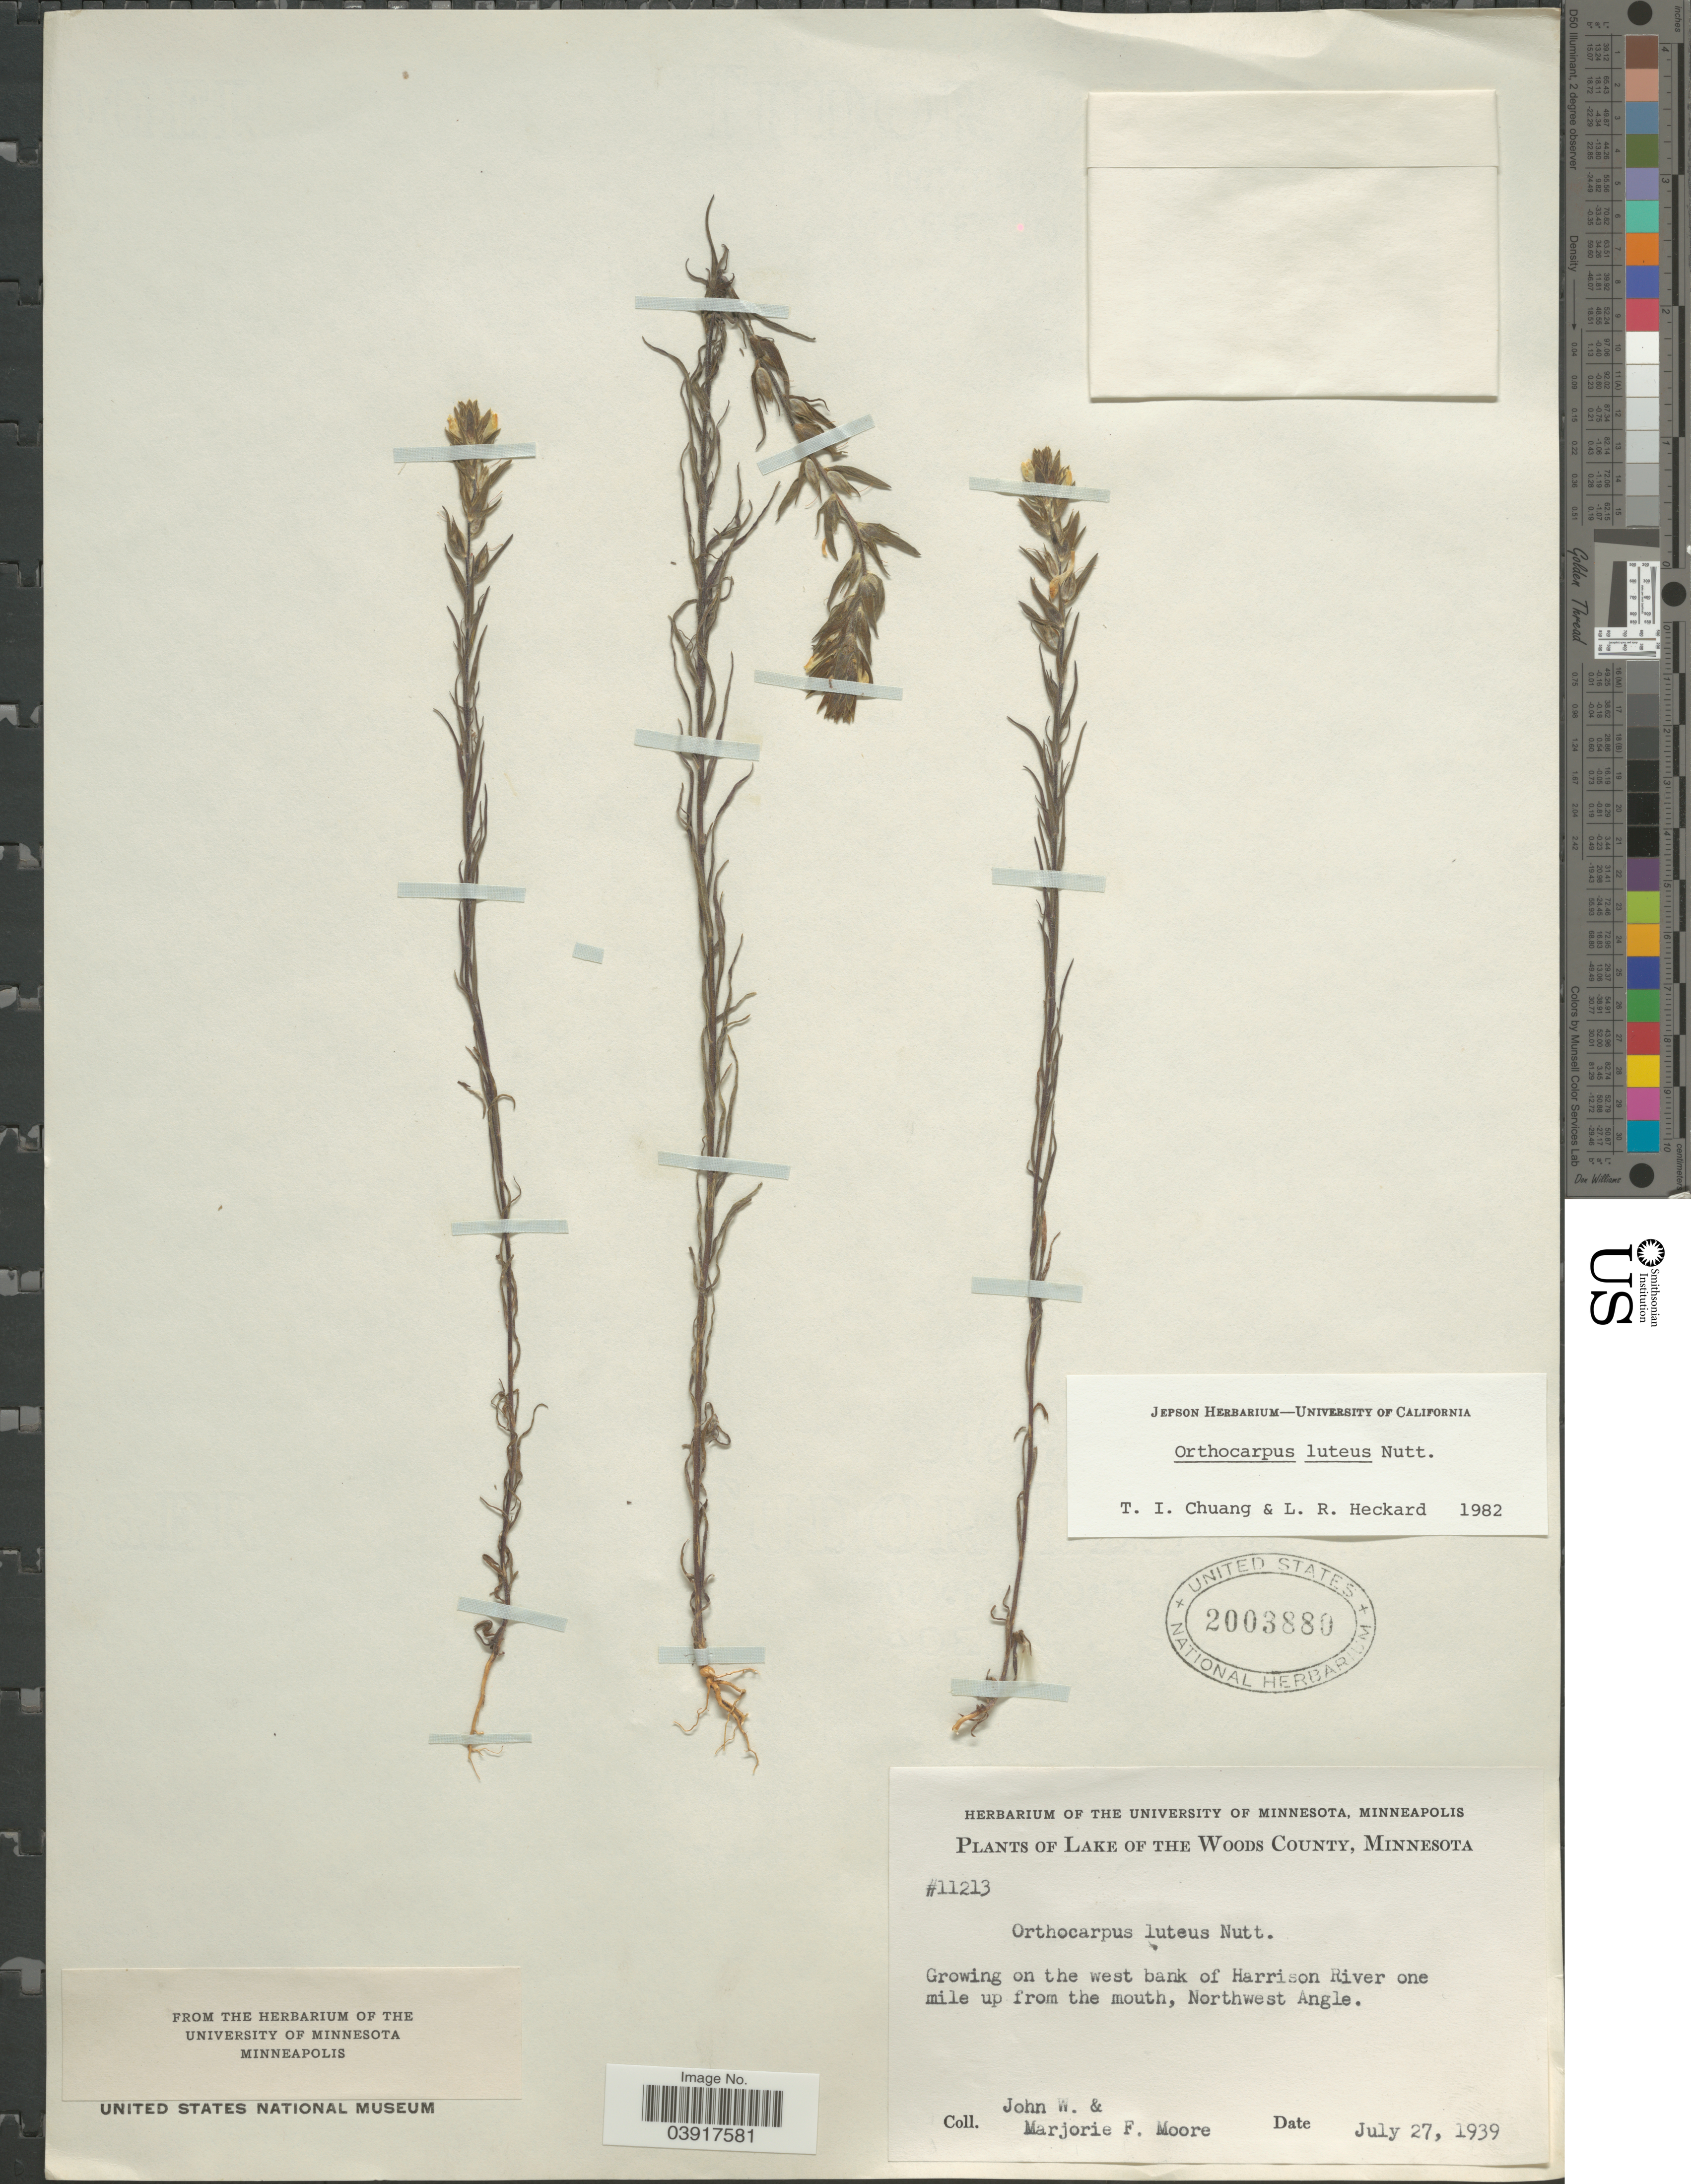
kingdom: Plantae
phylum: Tracheophyta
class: Magnoliopsida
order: Lamiales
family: Orobanchaceae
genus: Orthocarpus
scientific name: Orthocarpus luteus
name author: Nutt.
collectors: J. Moore & M. F. Moore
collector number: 11213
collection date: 1939-07-27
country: United States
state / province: Minnesota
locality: Lake of The Woods County. On the west bank of Harrison River one mile up from the mouth, Northwest Angle.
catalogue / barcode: US 2003880